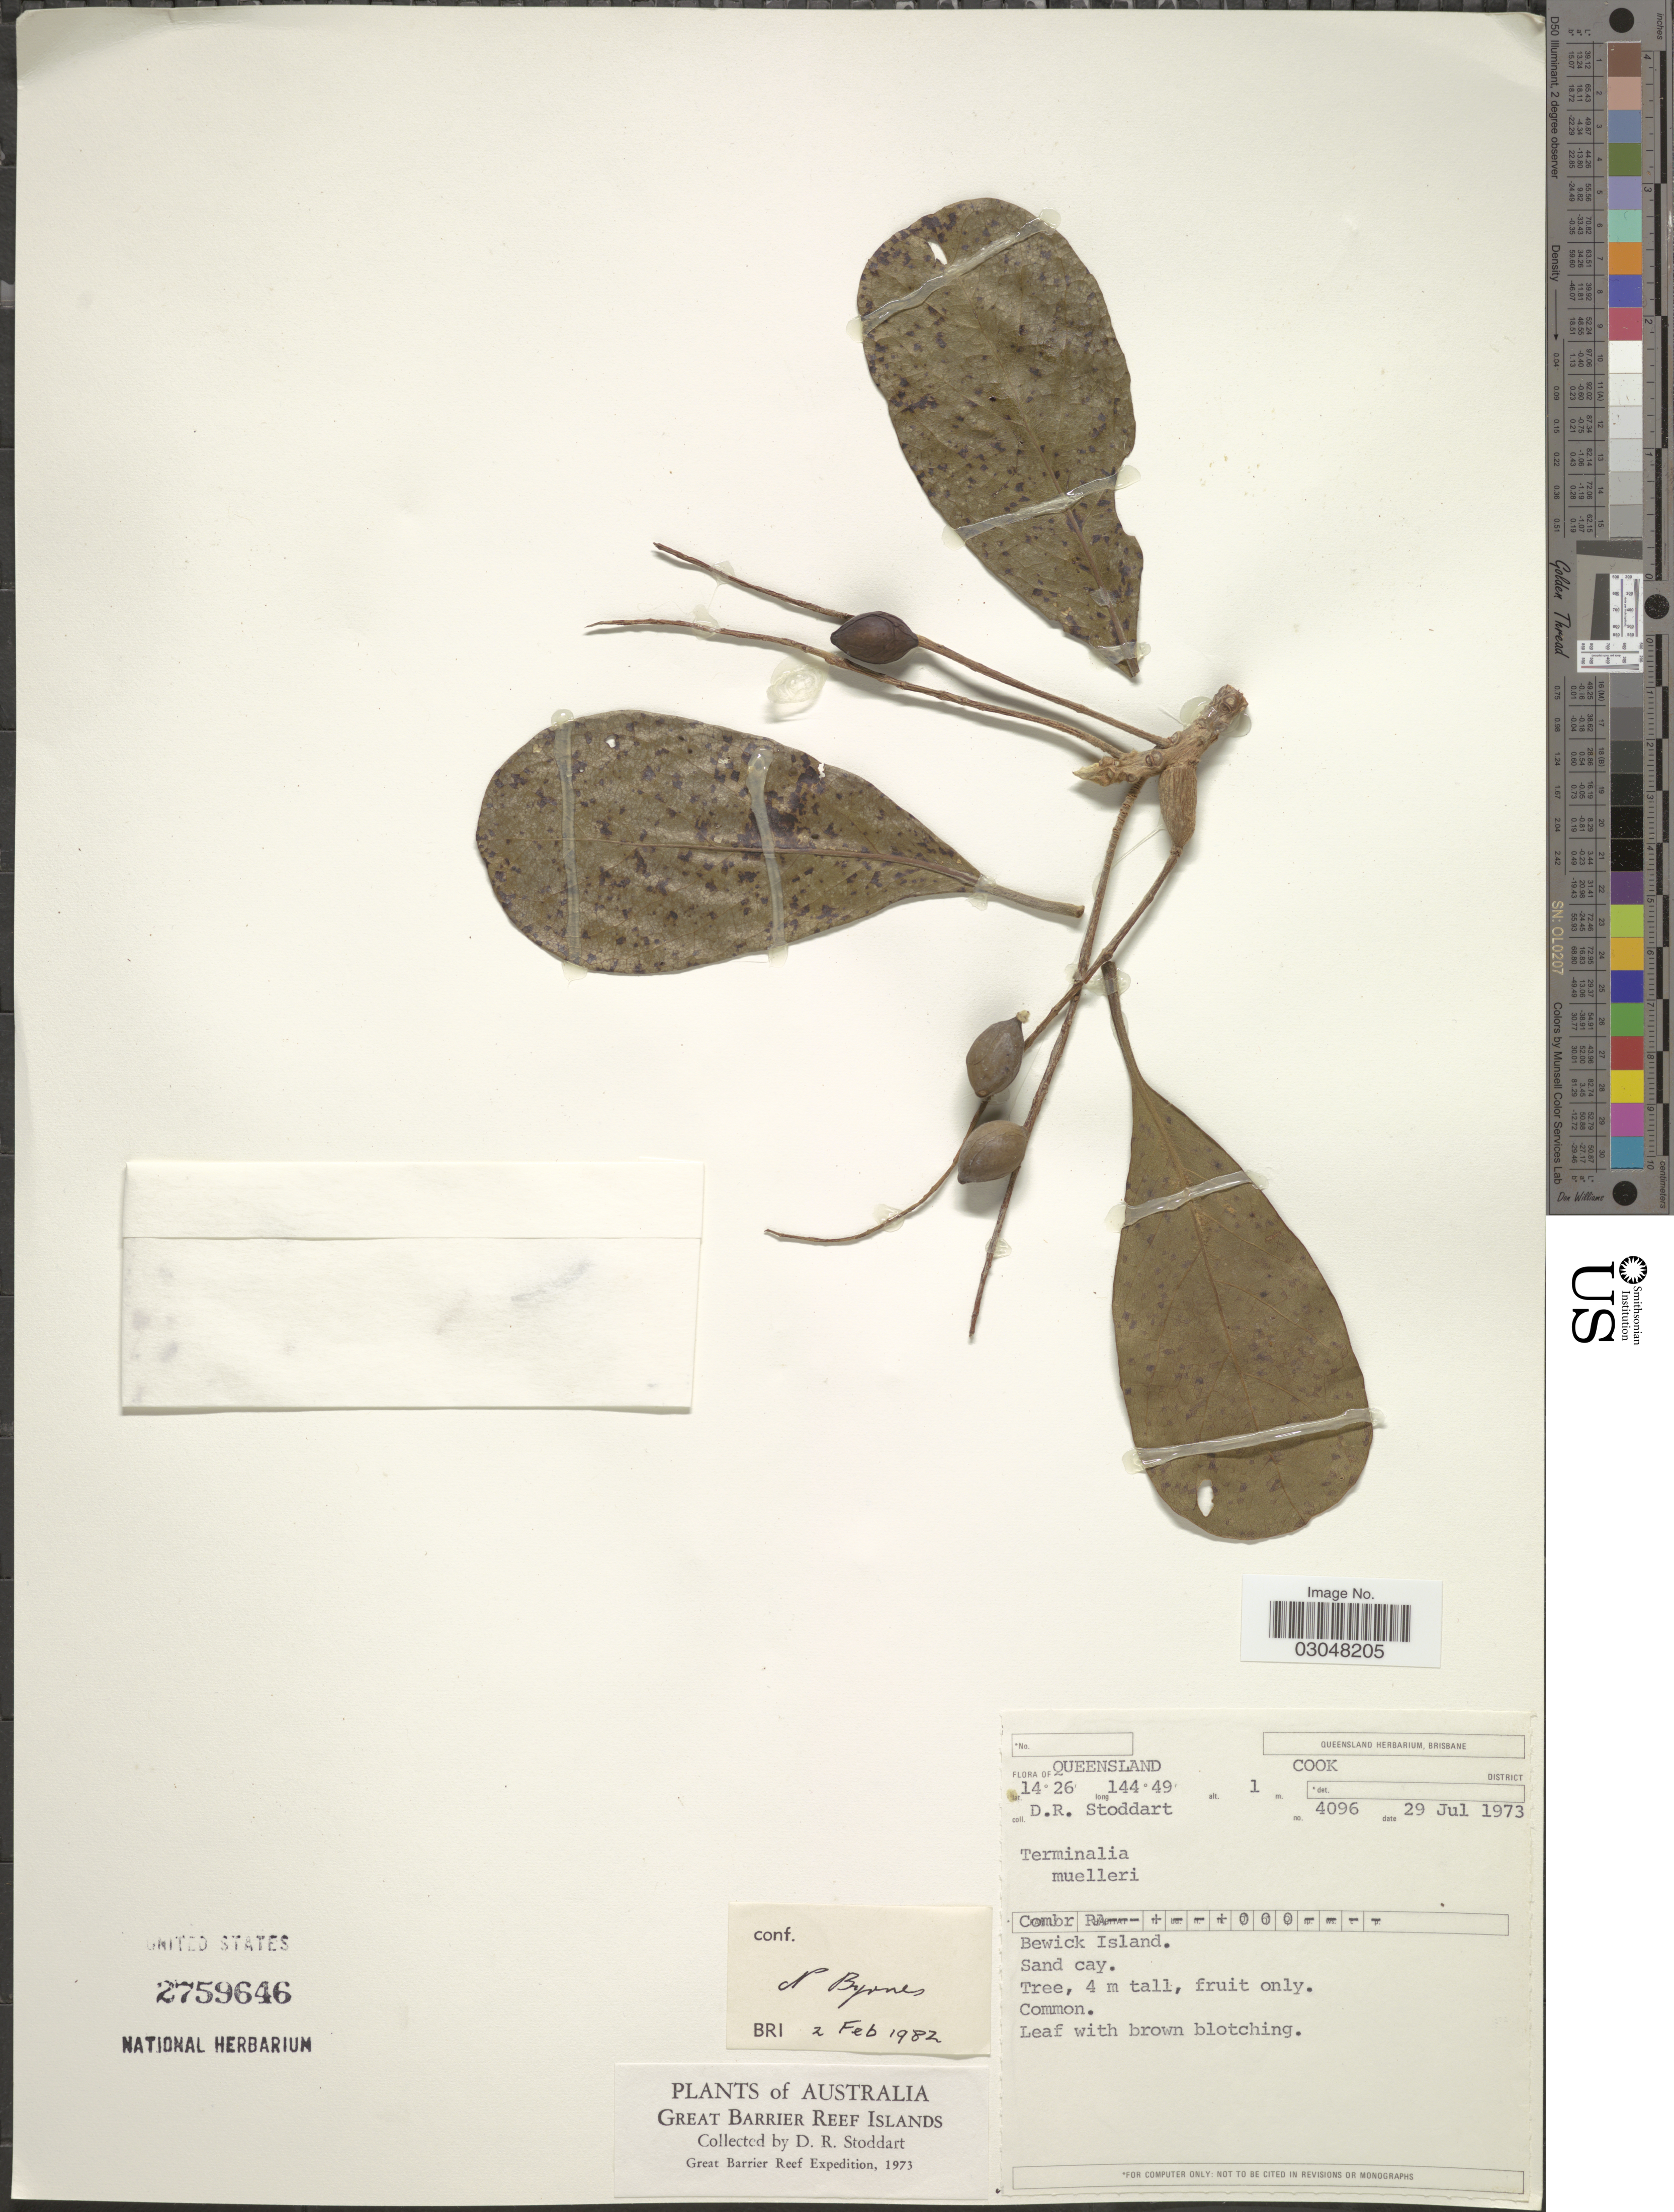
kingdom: Plantae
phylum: Tracheophyta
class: Magnoliopsida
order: Myrtales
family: Combretaceae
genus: Terminalia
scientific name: Terminalia muelleri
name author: Benth.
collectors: D. R. Stoddart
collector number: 4096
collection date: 1973-07-29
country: Australia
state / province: Queensland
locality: Cook District. Bewick Island. Great Barrier Reef Islands. Great Barrier Reef.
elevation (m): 1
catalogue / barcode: US 2759646